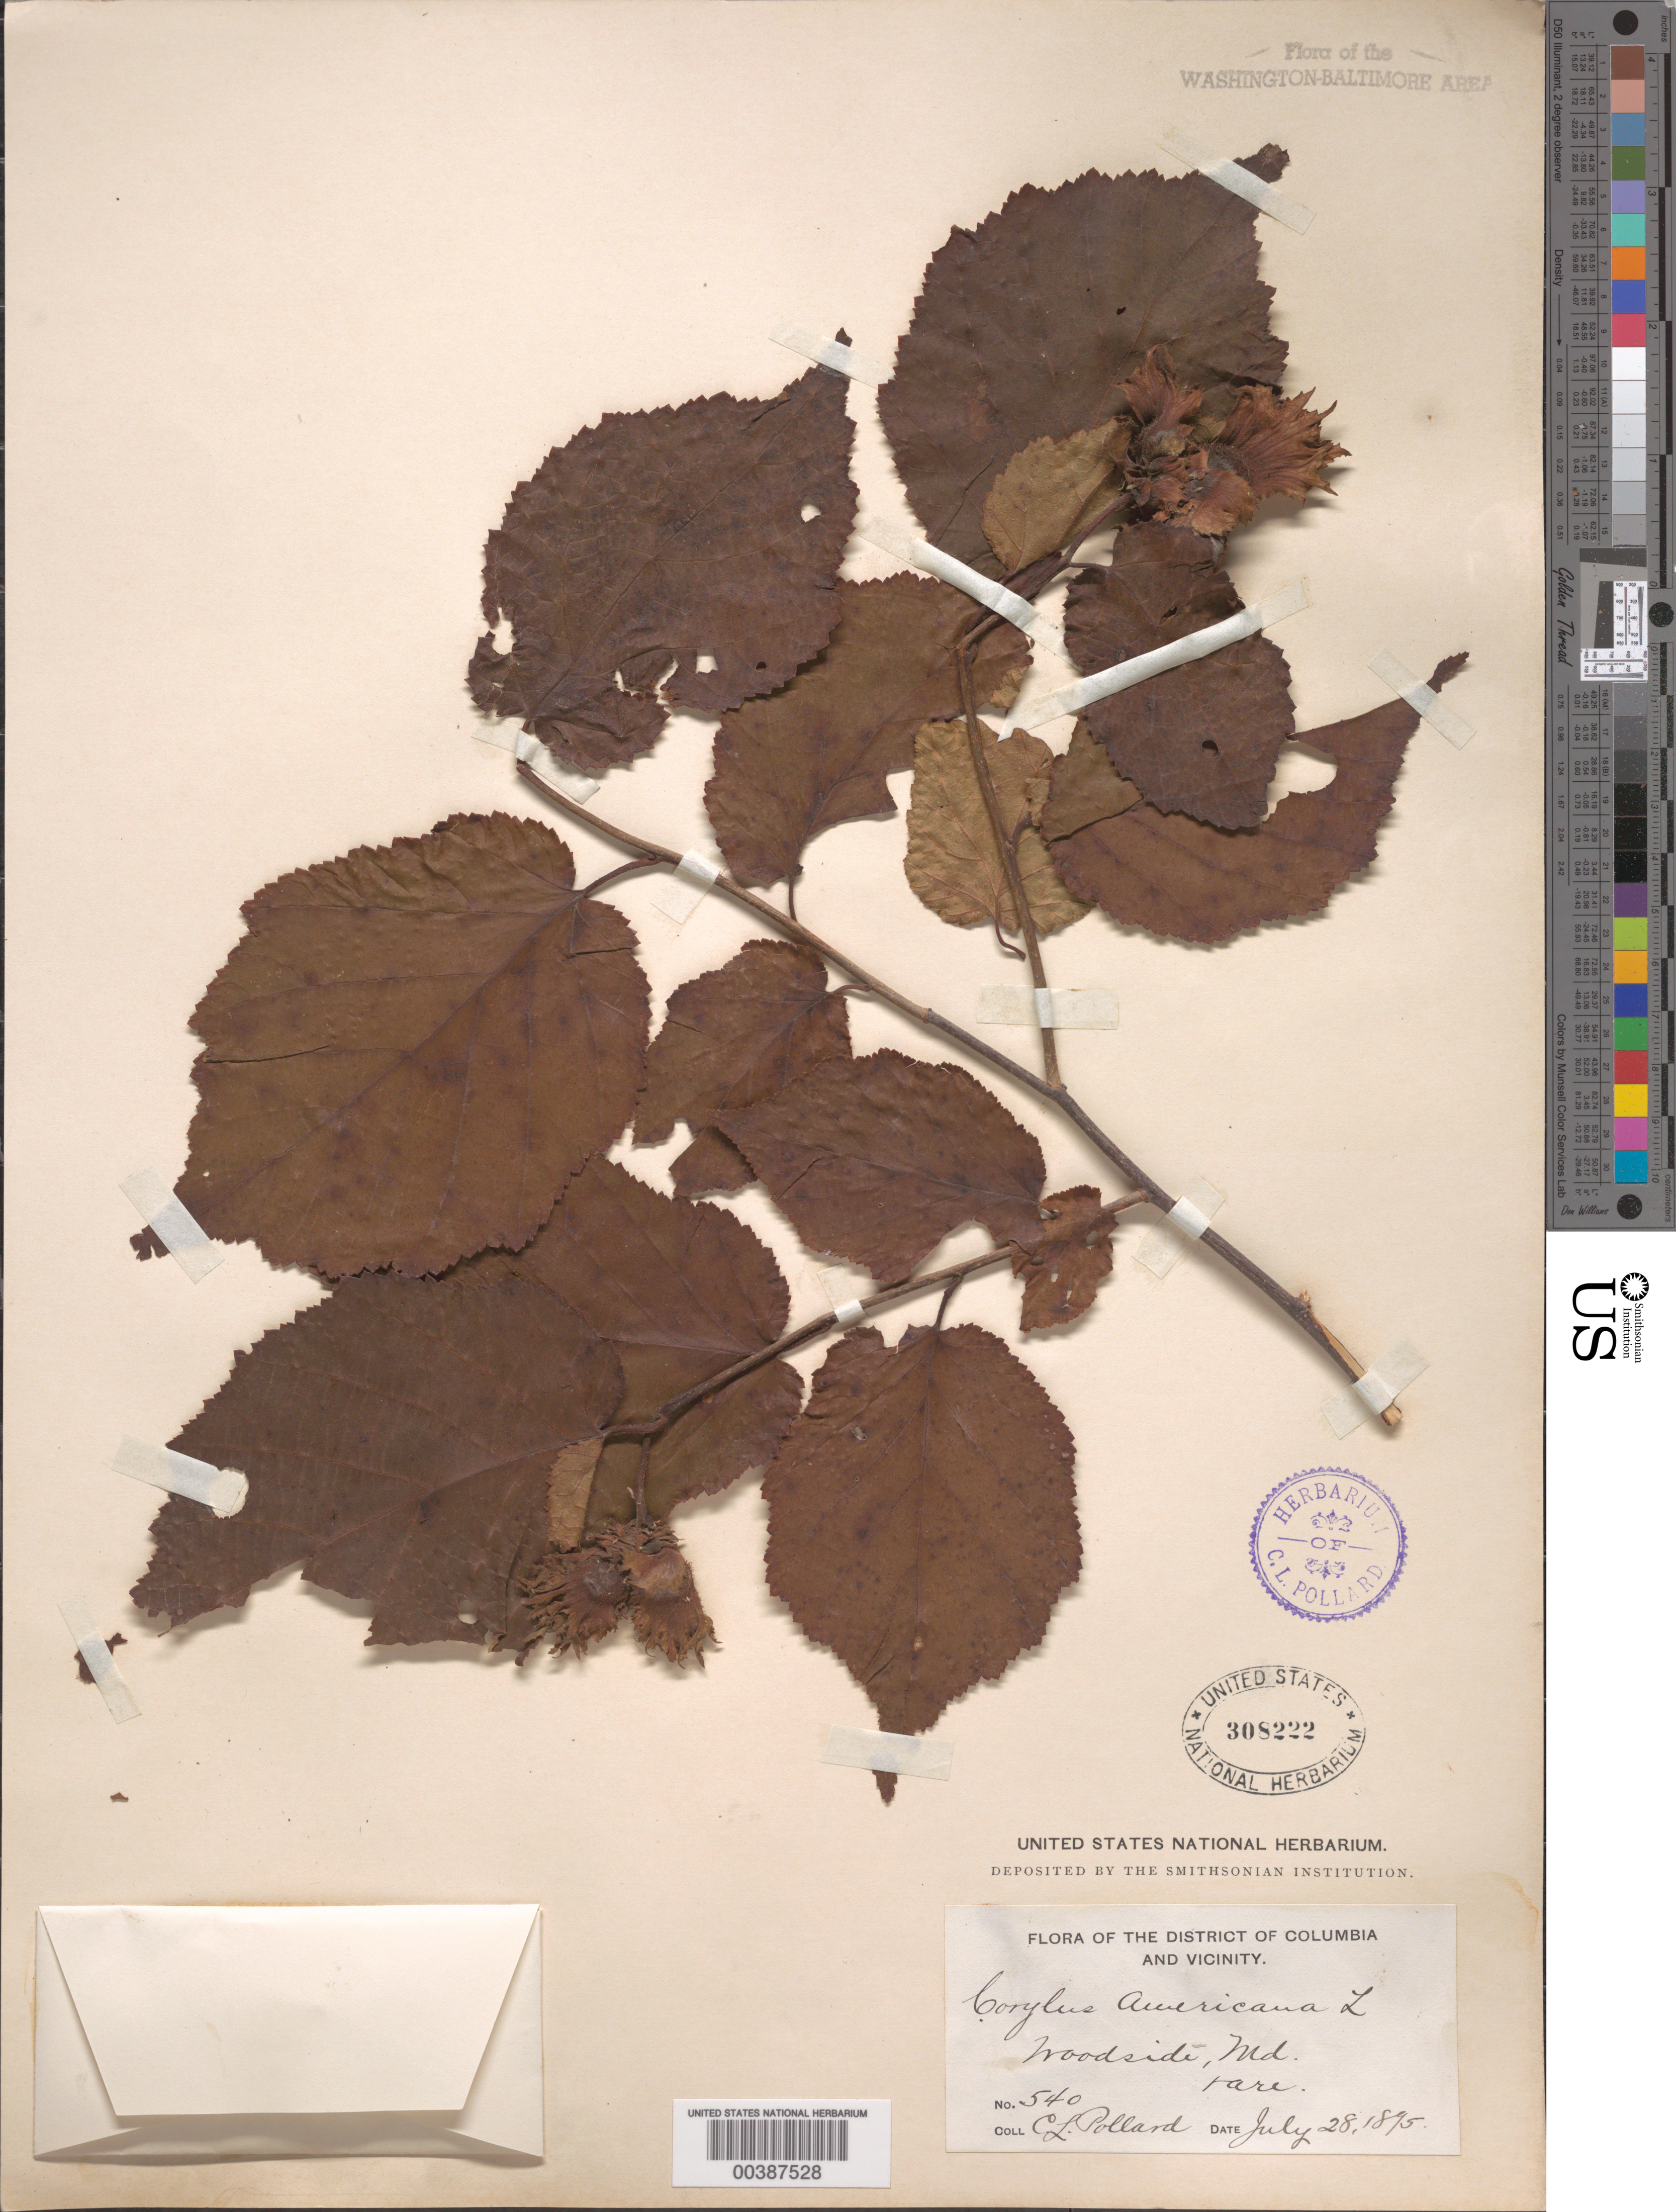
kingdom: Plantae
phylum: Tracheophyta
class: Magnoliopsida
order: Fagales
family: Betulaceae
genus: Corylus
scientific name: Corylus americana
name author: Walter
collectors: C. L. Pollard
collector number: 540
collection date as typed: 28 Jul 1895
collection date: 1895-07-28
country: United States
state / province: Maryland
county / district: Montgomery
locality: Woodside vicinity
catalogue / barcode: US 308222